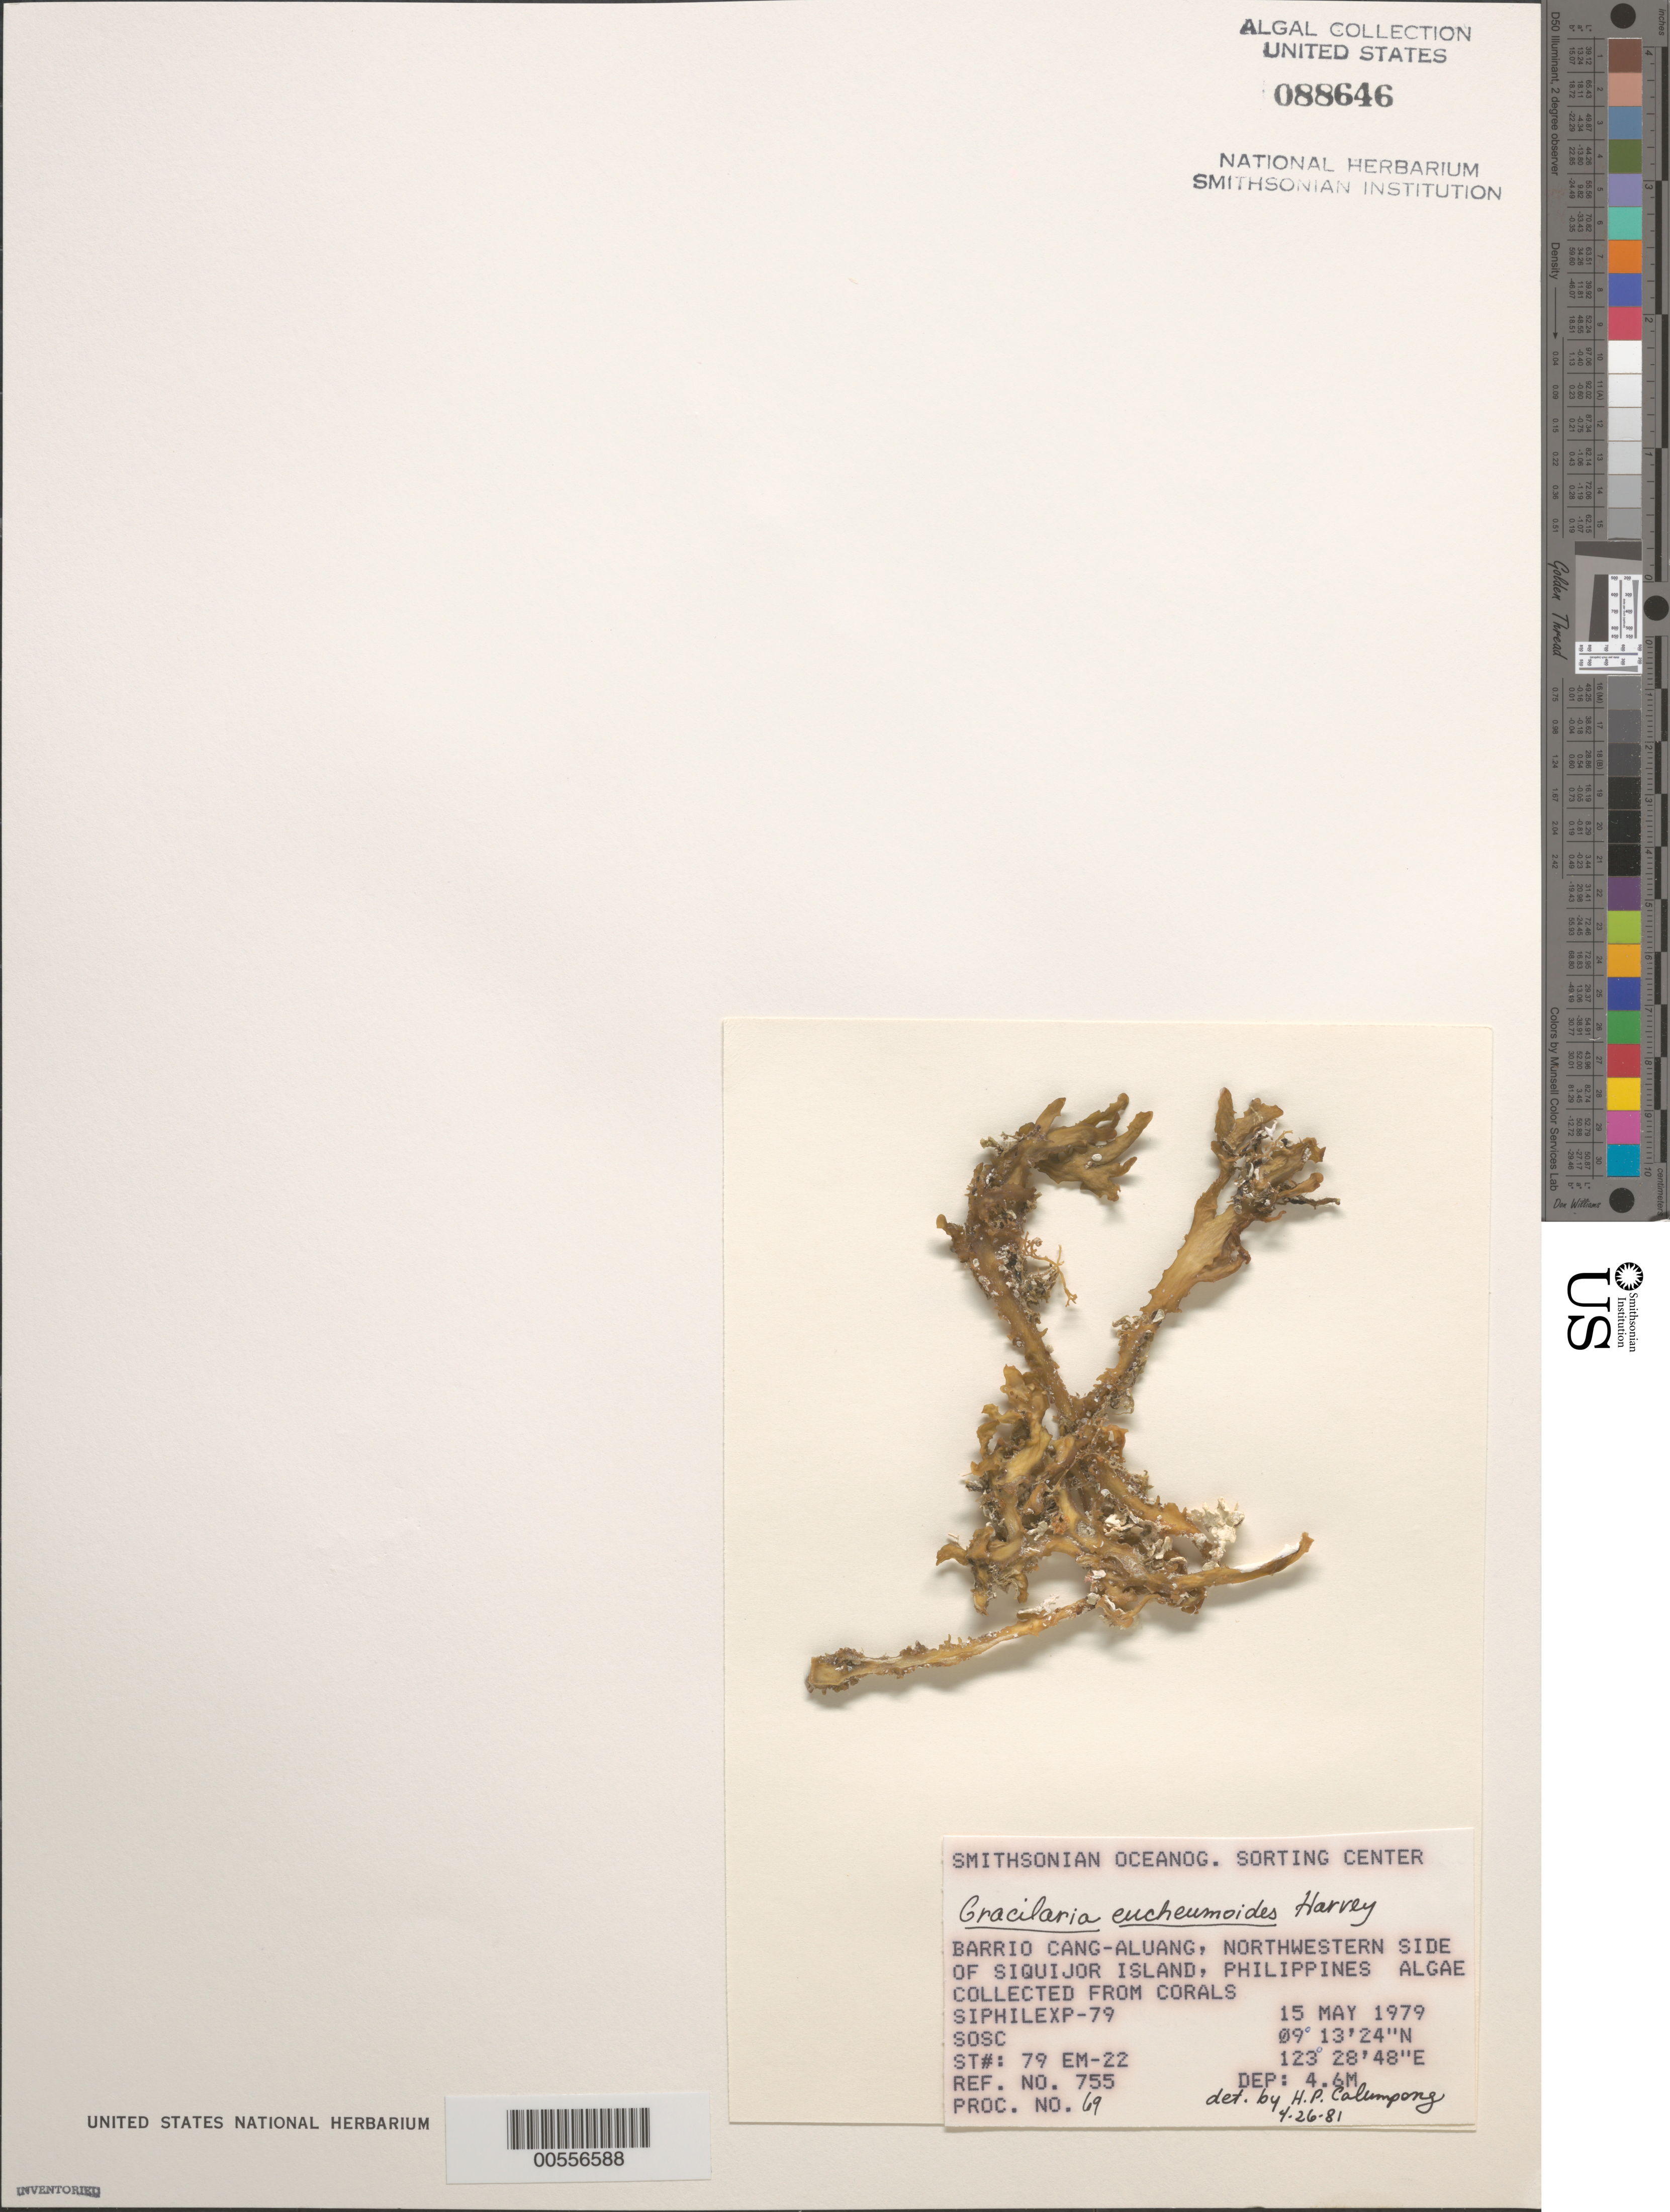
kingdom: Plantae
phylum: Rhodophyta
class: Florideophyceae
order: Gracilariales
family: Gracilariaceae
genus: Gracilaria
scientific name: Gracilaria eucheumioides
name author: Harv.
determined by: Calumpong, H. P.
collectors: SOSC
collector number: Station 79 Em-22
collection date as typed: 15 May 1979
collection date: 1979-05-15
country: Philippines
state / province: Central Visayas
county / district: Siquijor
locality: Visayan, Barrio cang-aluang, siquijor island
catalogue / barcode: US 88646